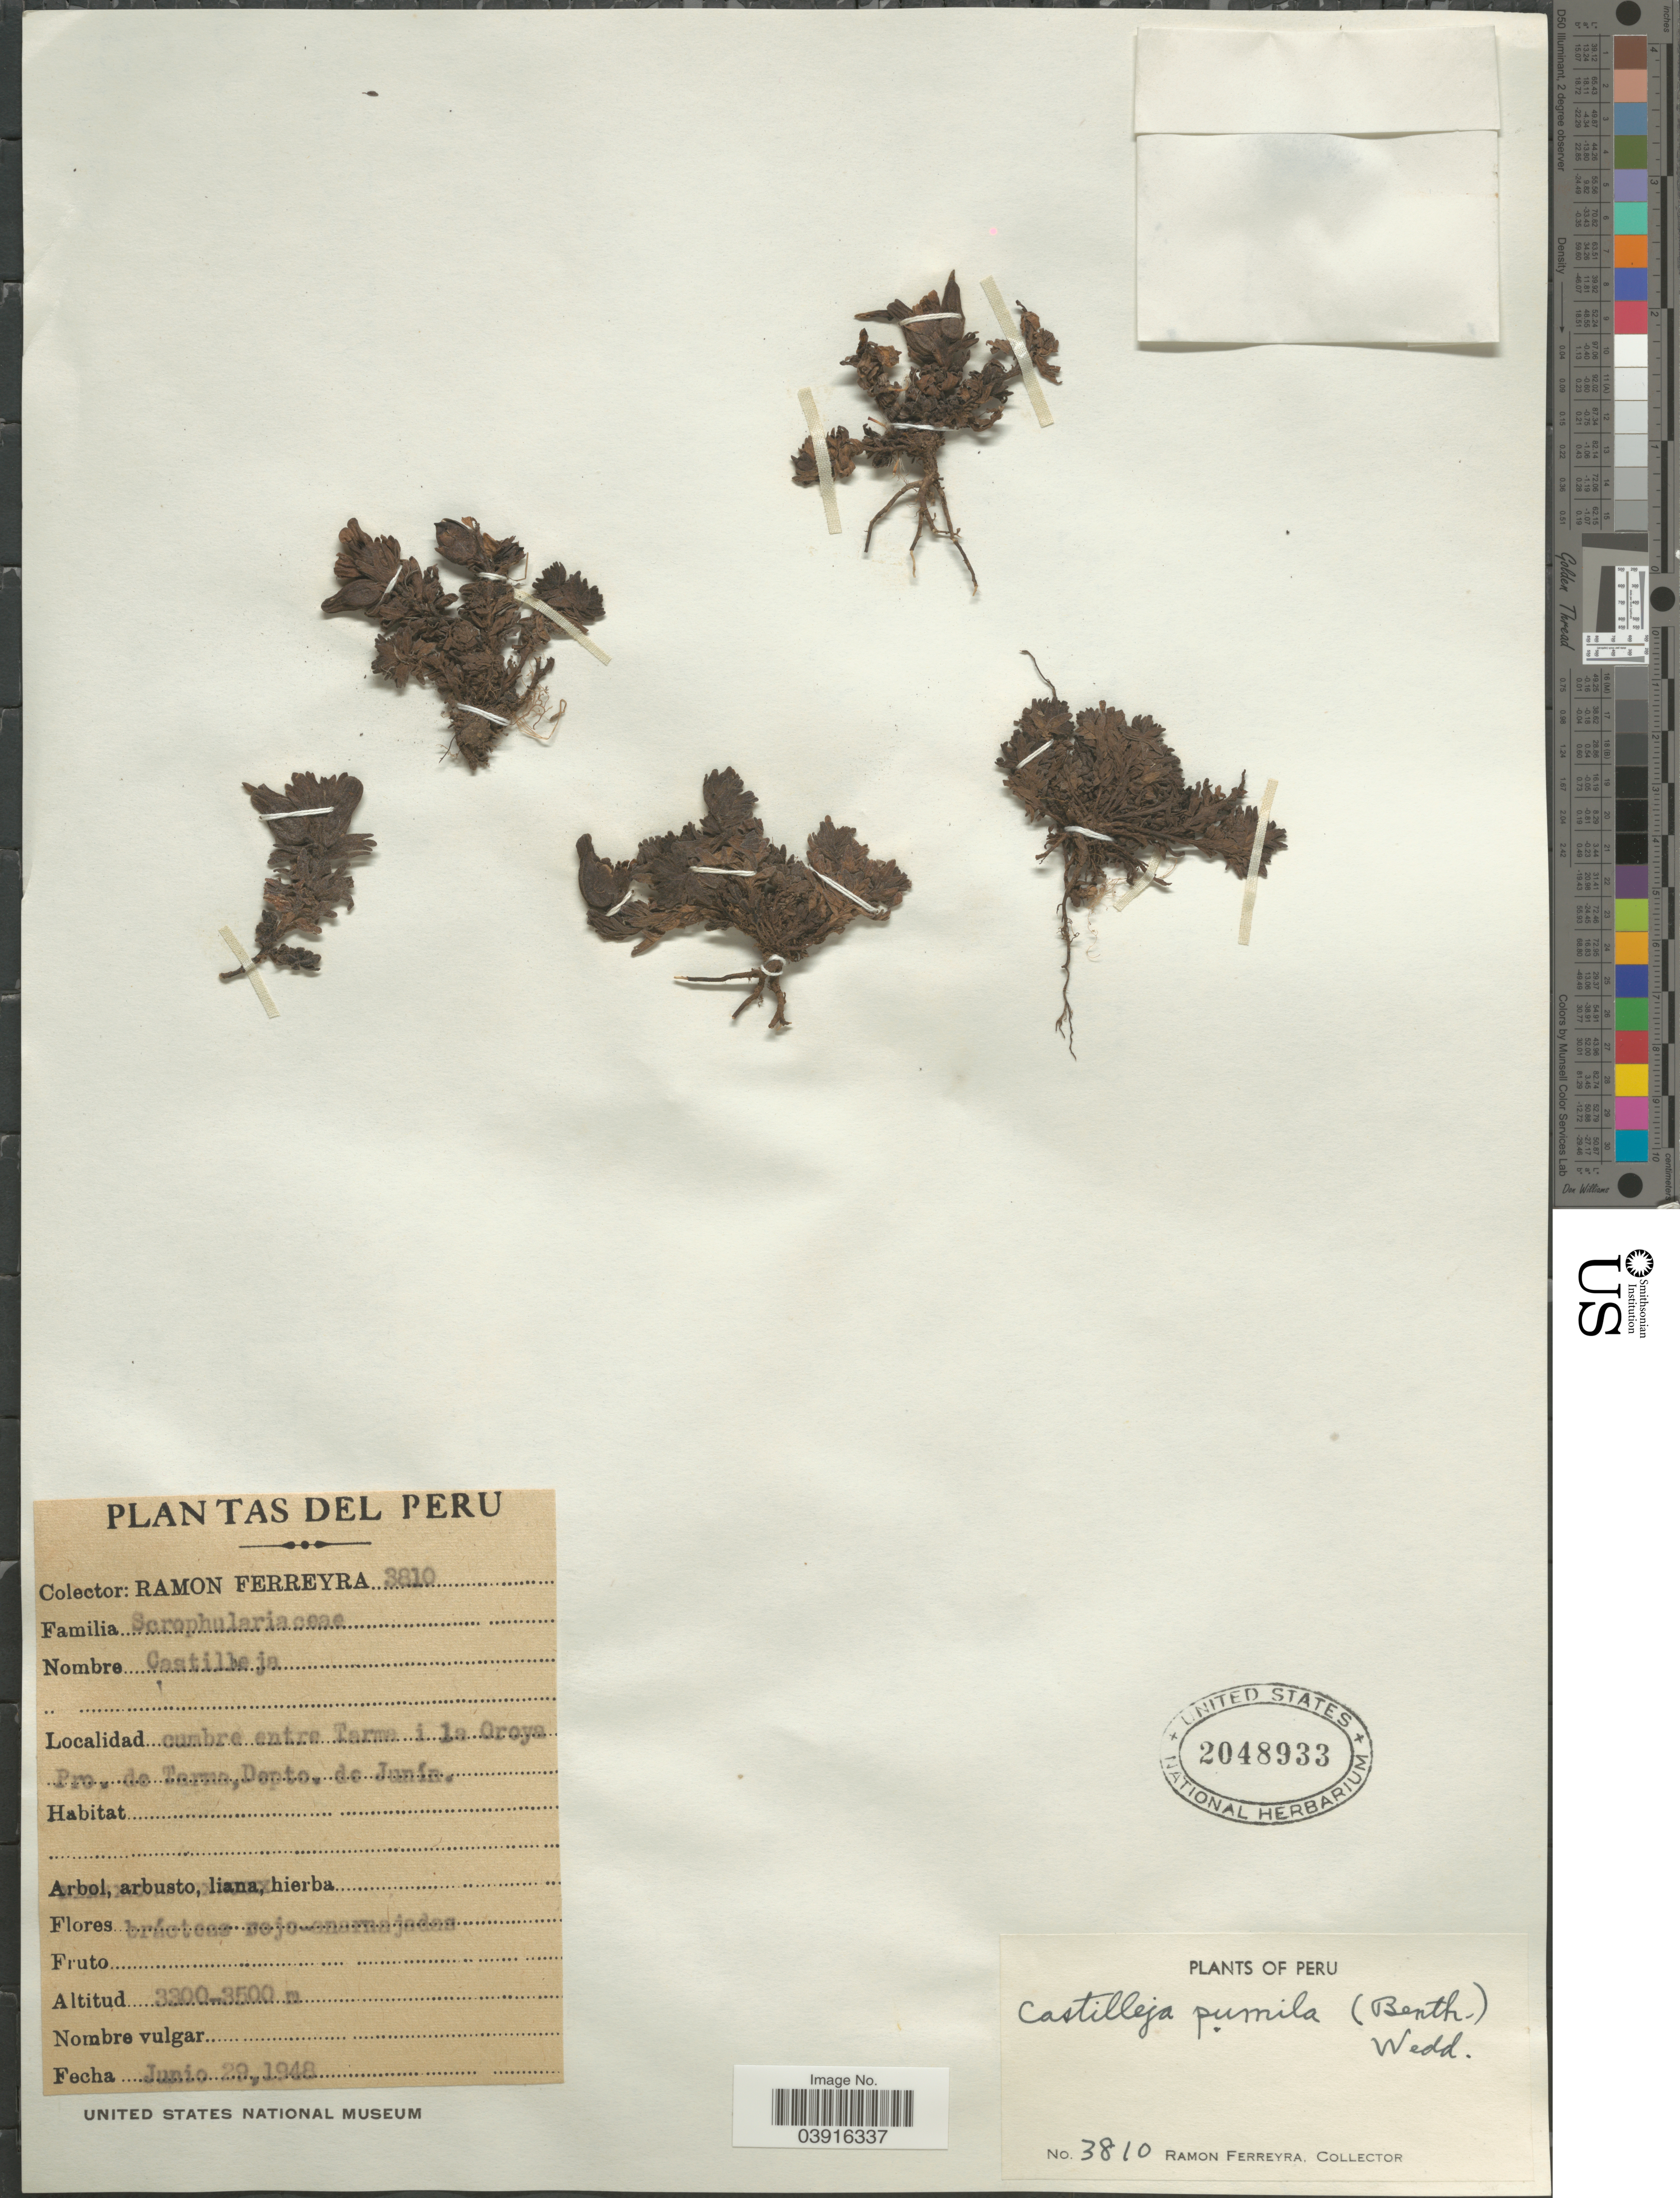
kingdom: Plantae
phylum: Tracheophyta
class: Magnoliopsida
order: Lamiales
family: Orobanchaceae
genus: Castilleja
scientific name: Castilleja pumila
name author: (Benth.) Wedd.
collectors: R. A. Ferreyra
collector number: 3810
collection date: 1948-06-29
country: Peru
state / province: Junín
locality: Cumbre entre Tarma i la Oroya Pro. de Tarma, Depto. de Junín.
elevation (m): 3300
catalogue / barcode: US 2048933